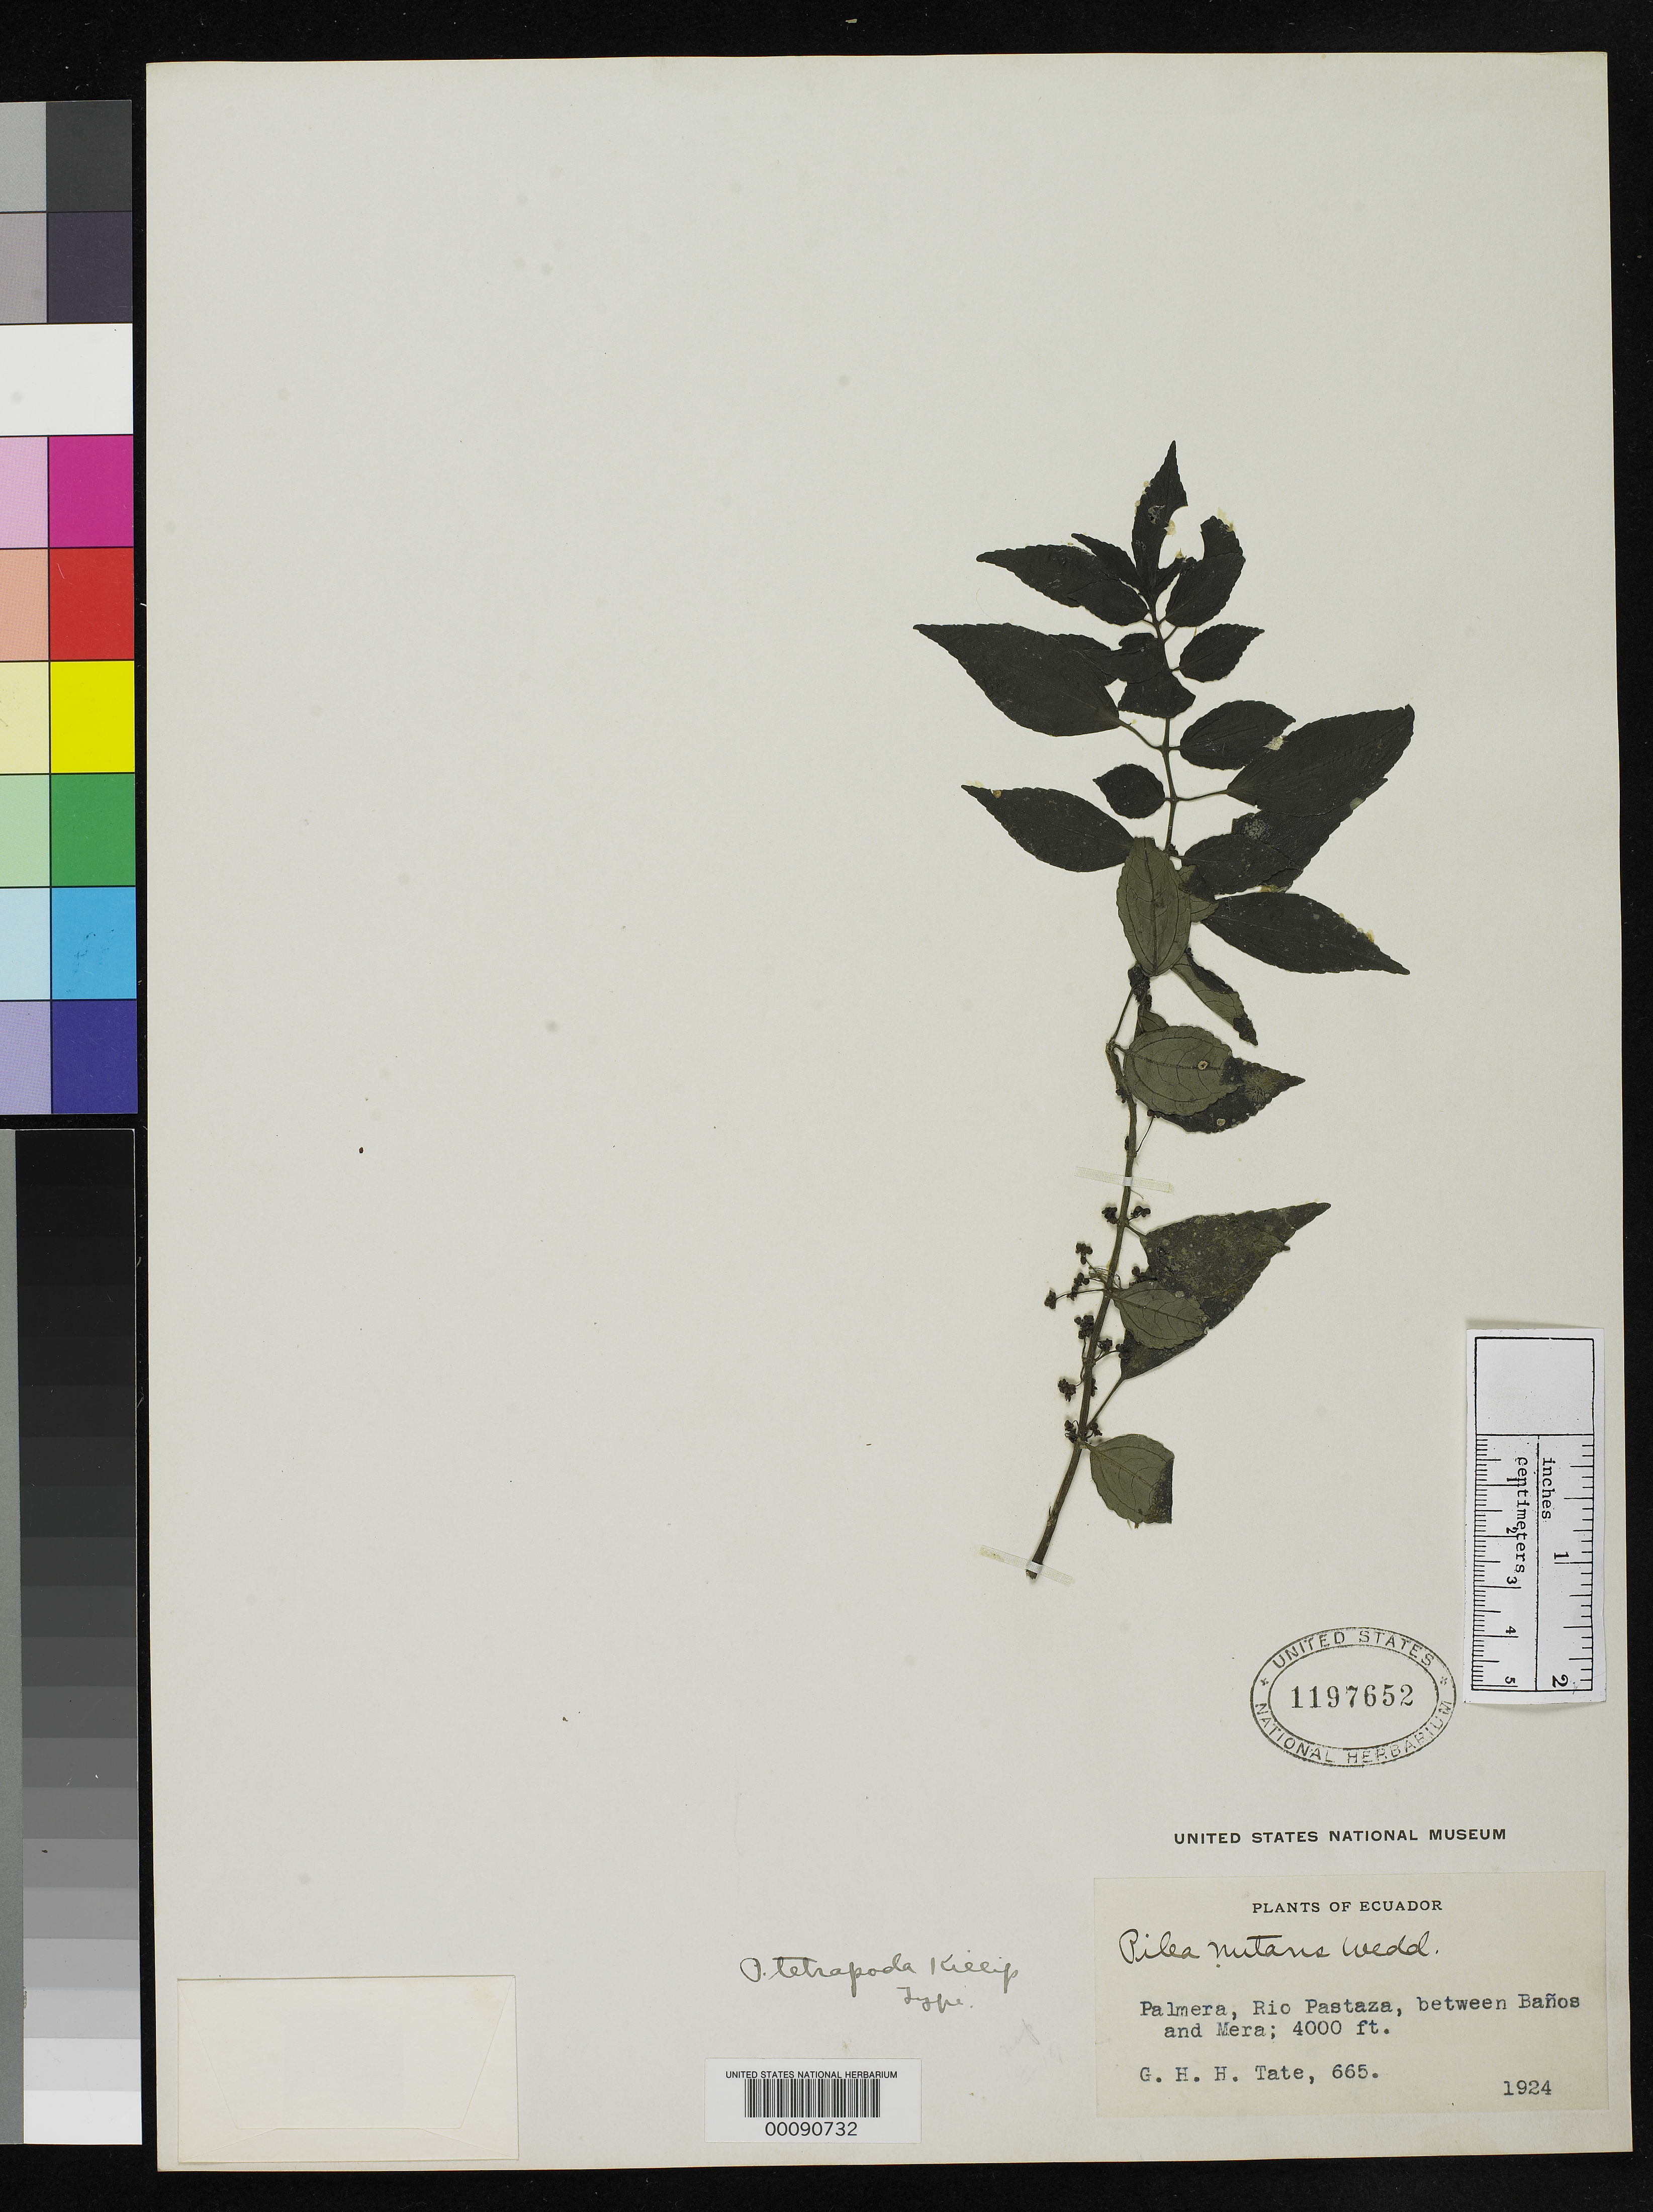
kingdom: Plantae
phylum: Tracheophyta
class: Magnoliopsida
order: Rosales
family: Urticaceae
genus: Pilea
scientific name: Pilea tetrapoda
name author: Killip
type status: Holotype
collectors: G. H. H.Tate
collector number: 665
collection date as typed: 1924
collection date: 1924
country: Ecuador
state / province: Tungurahua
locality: Palmera, Rio Pastaza, between Banos and Mera.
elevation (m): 1219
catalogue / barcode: US 1197652